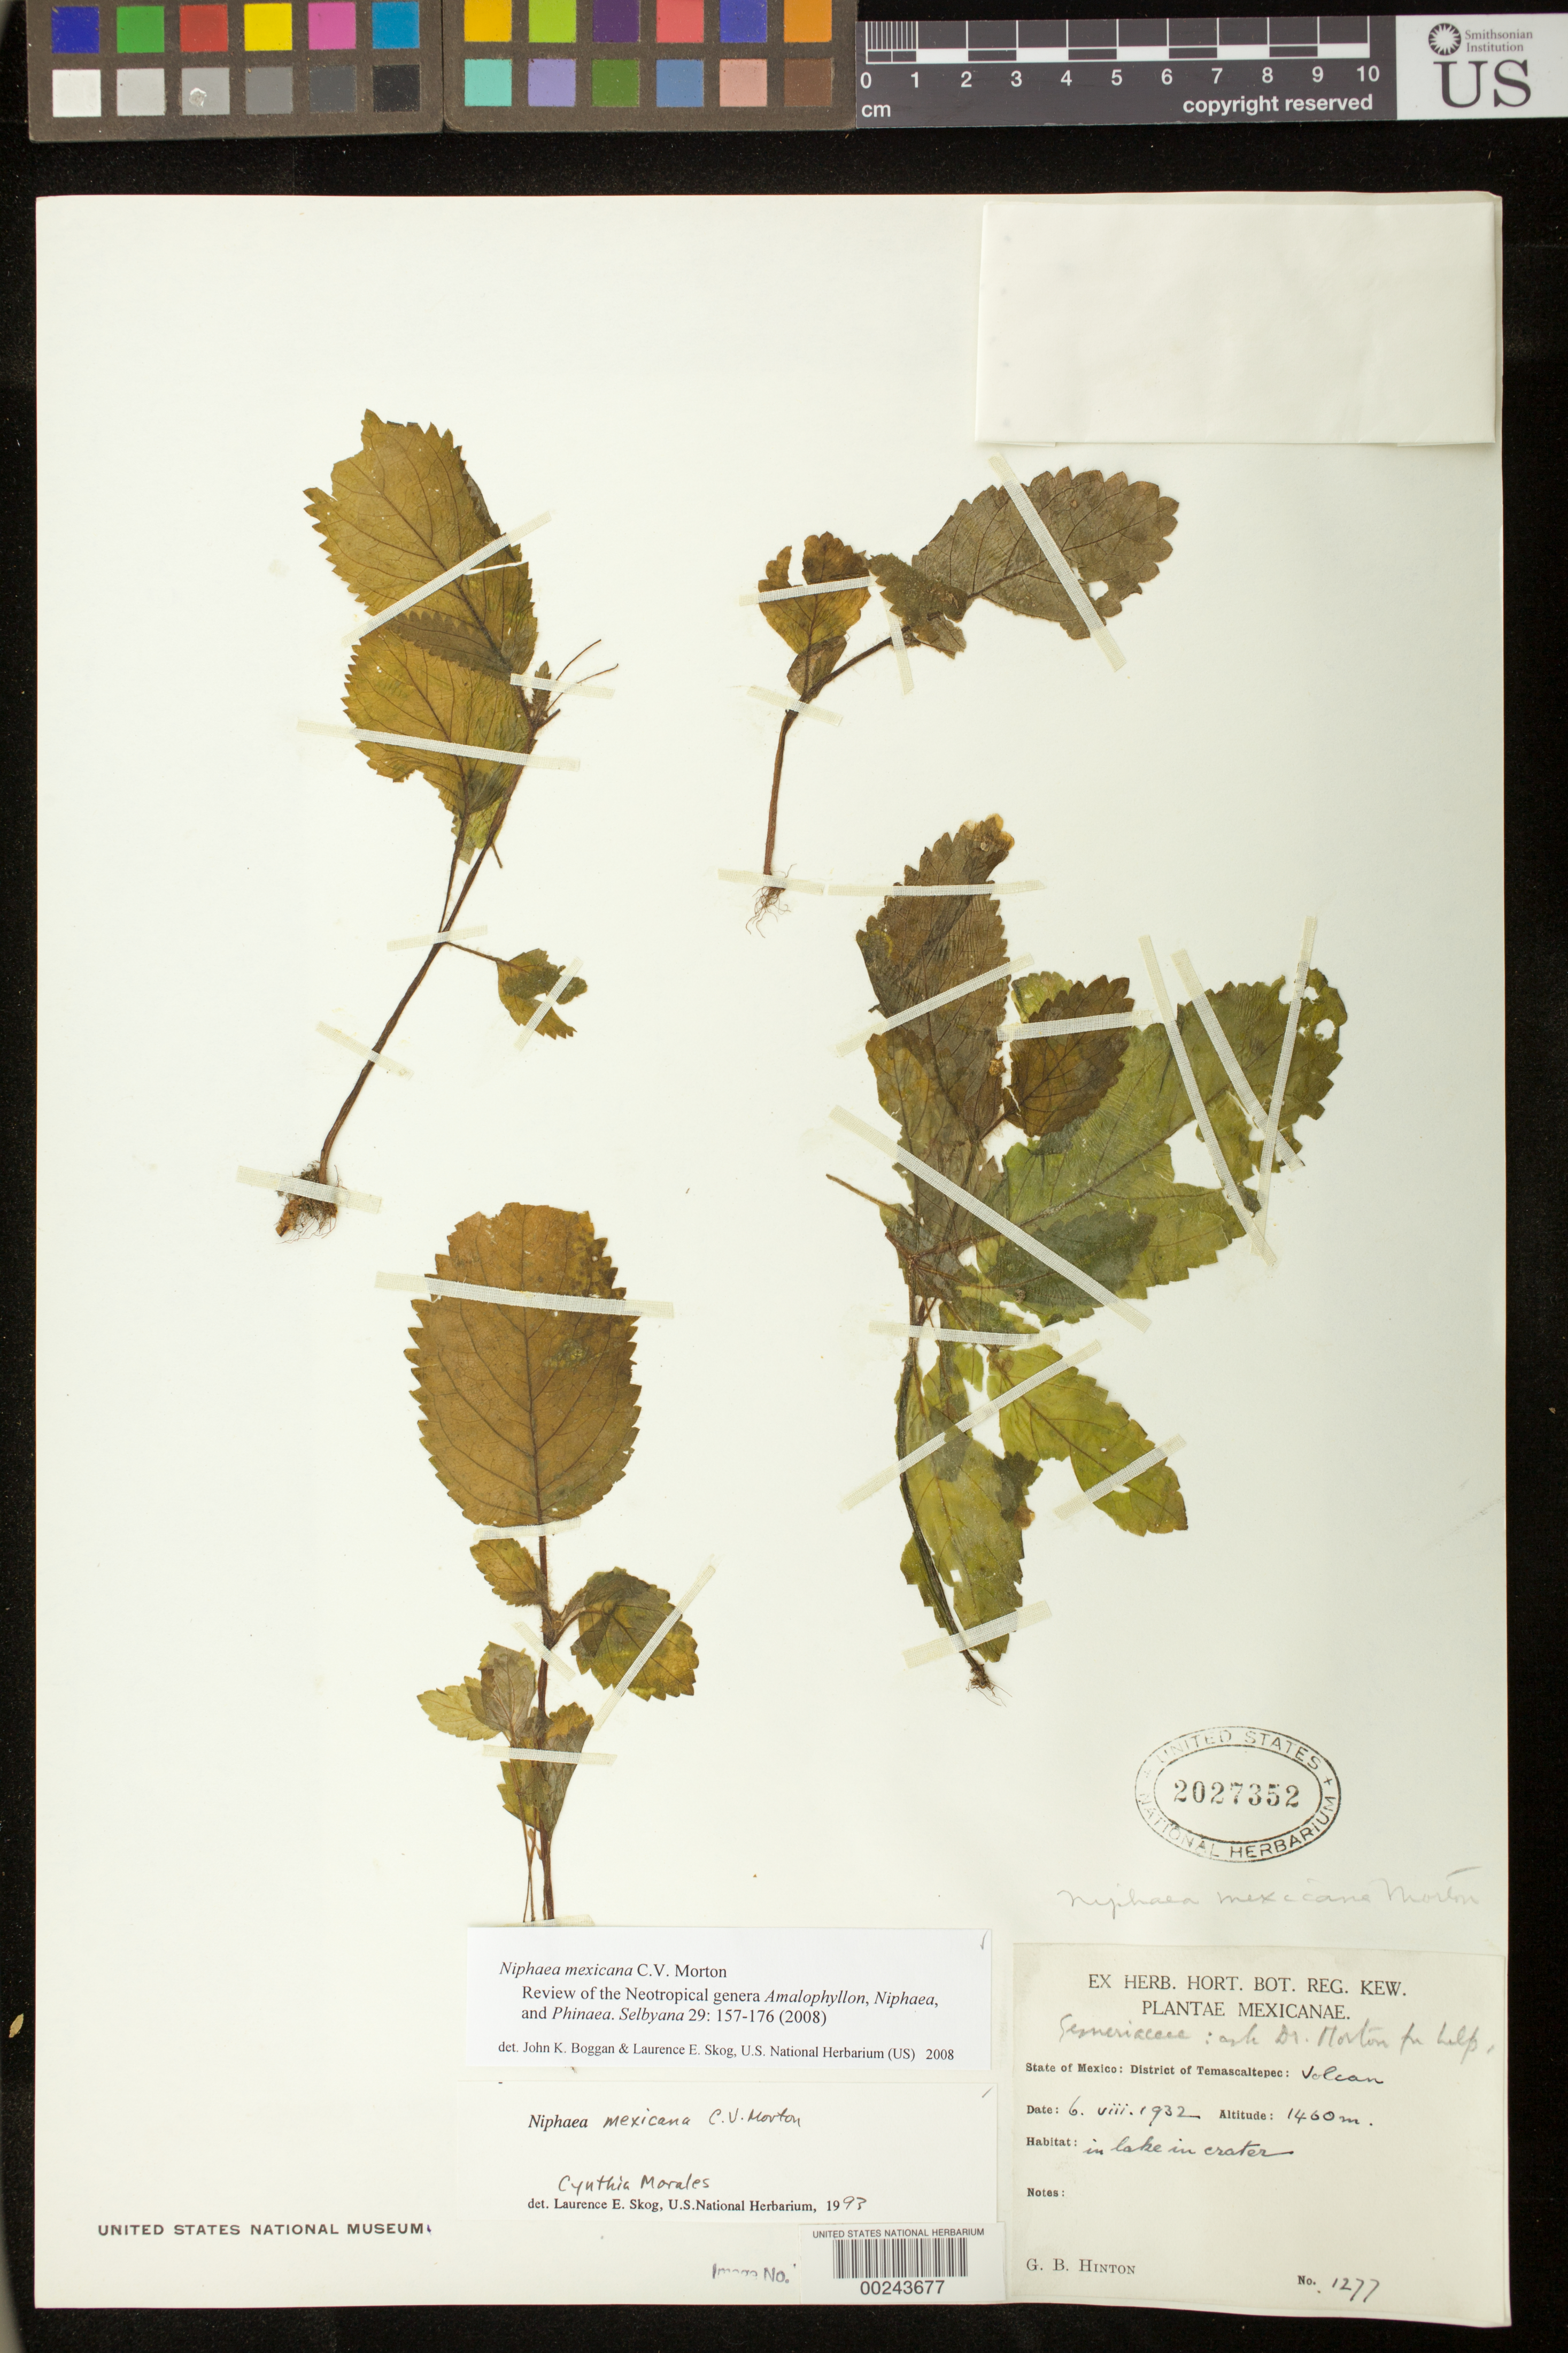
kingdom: Plantae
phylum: Tracheophyta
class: Magnoliopsida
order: Lamiales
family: Gesneriaceae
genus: Niphaea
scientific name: Niphaea mexicana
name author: C.V. Morton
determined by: Boggan, J. K.; Skog, L. E.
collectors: G. B. Hinton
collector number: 1277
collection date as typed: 06 Aug 1932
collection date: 1932-08-06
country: Mexico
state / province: México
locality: State of Mexico: District of Temascaltepec: Volcan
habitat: In lake in crater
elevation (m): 1460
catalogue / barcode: US 2027352